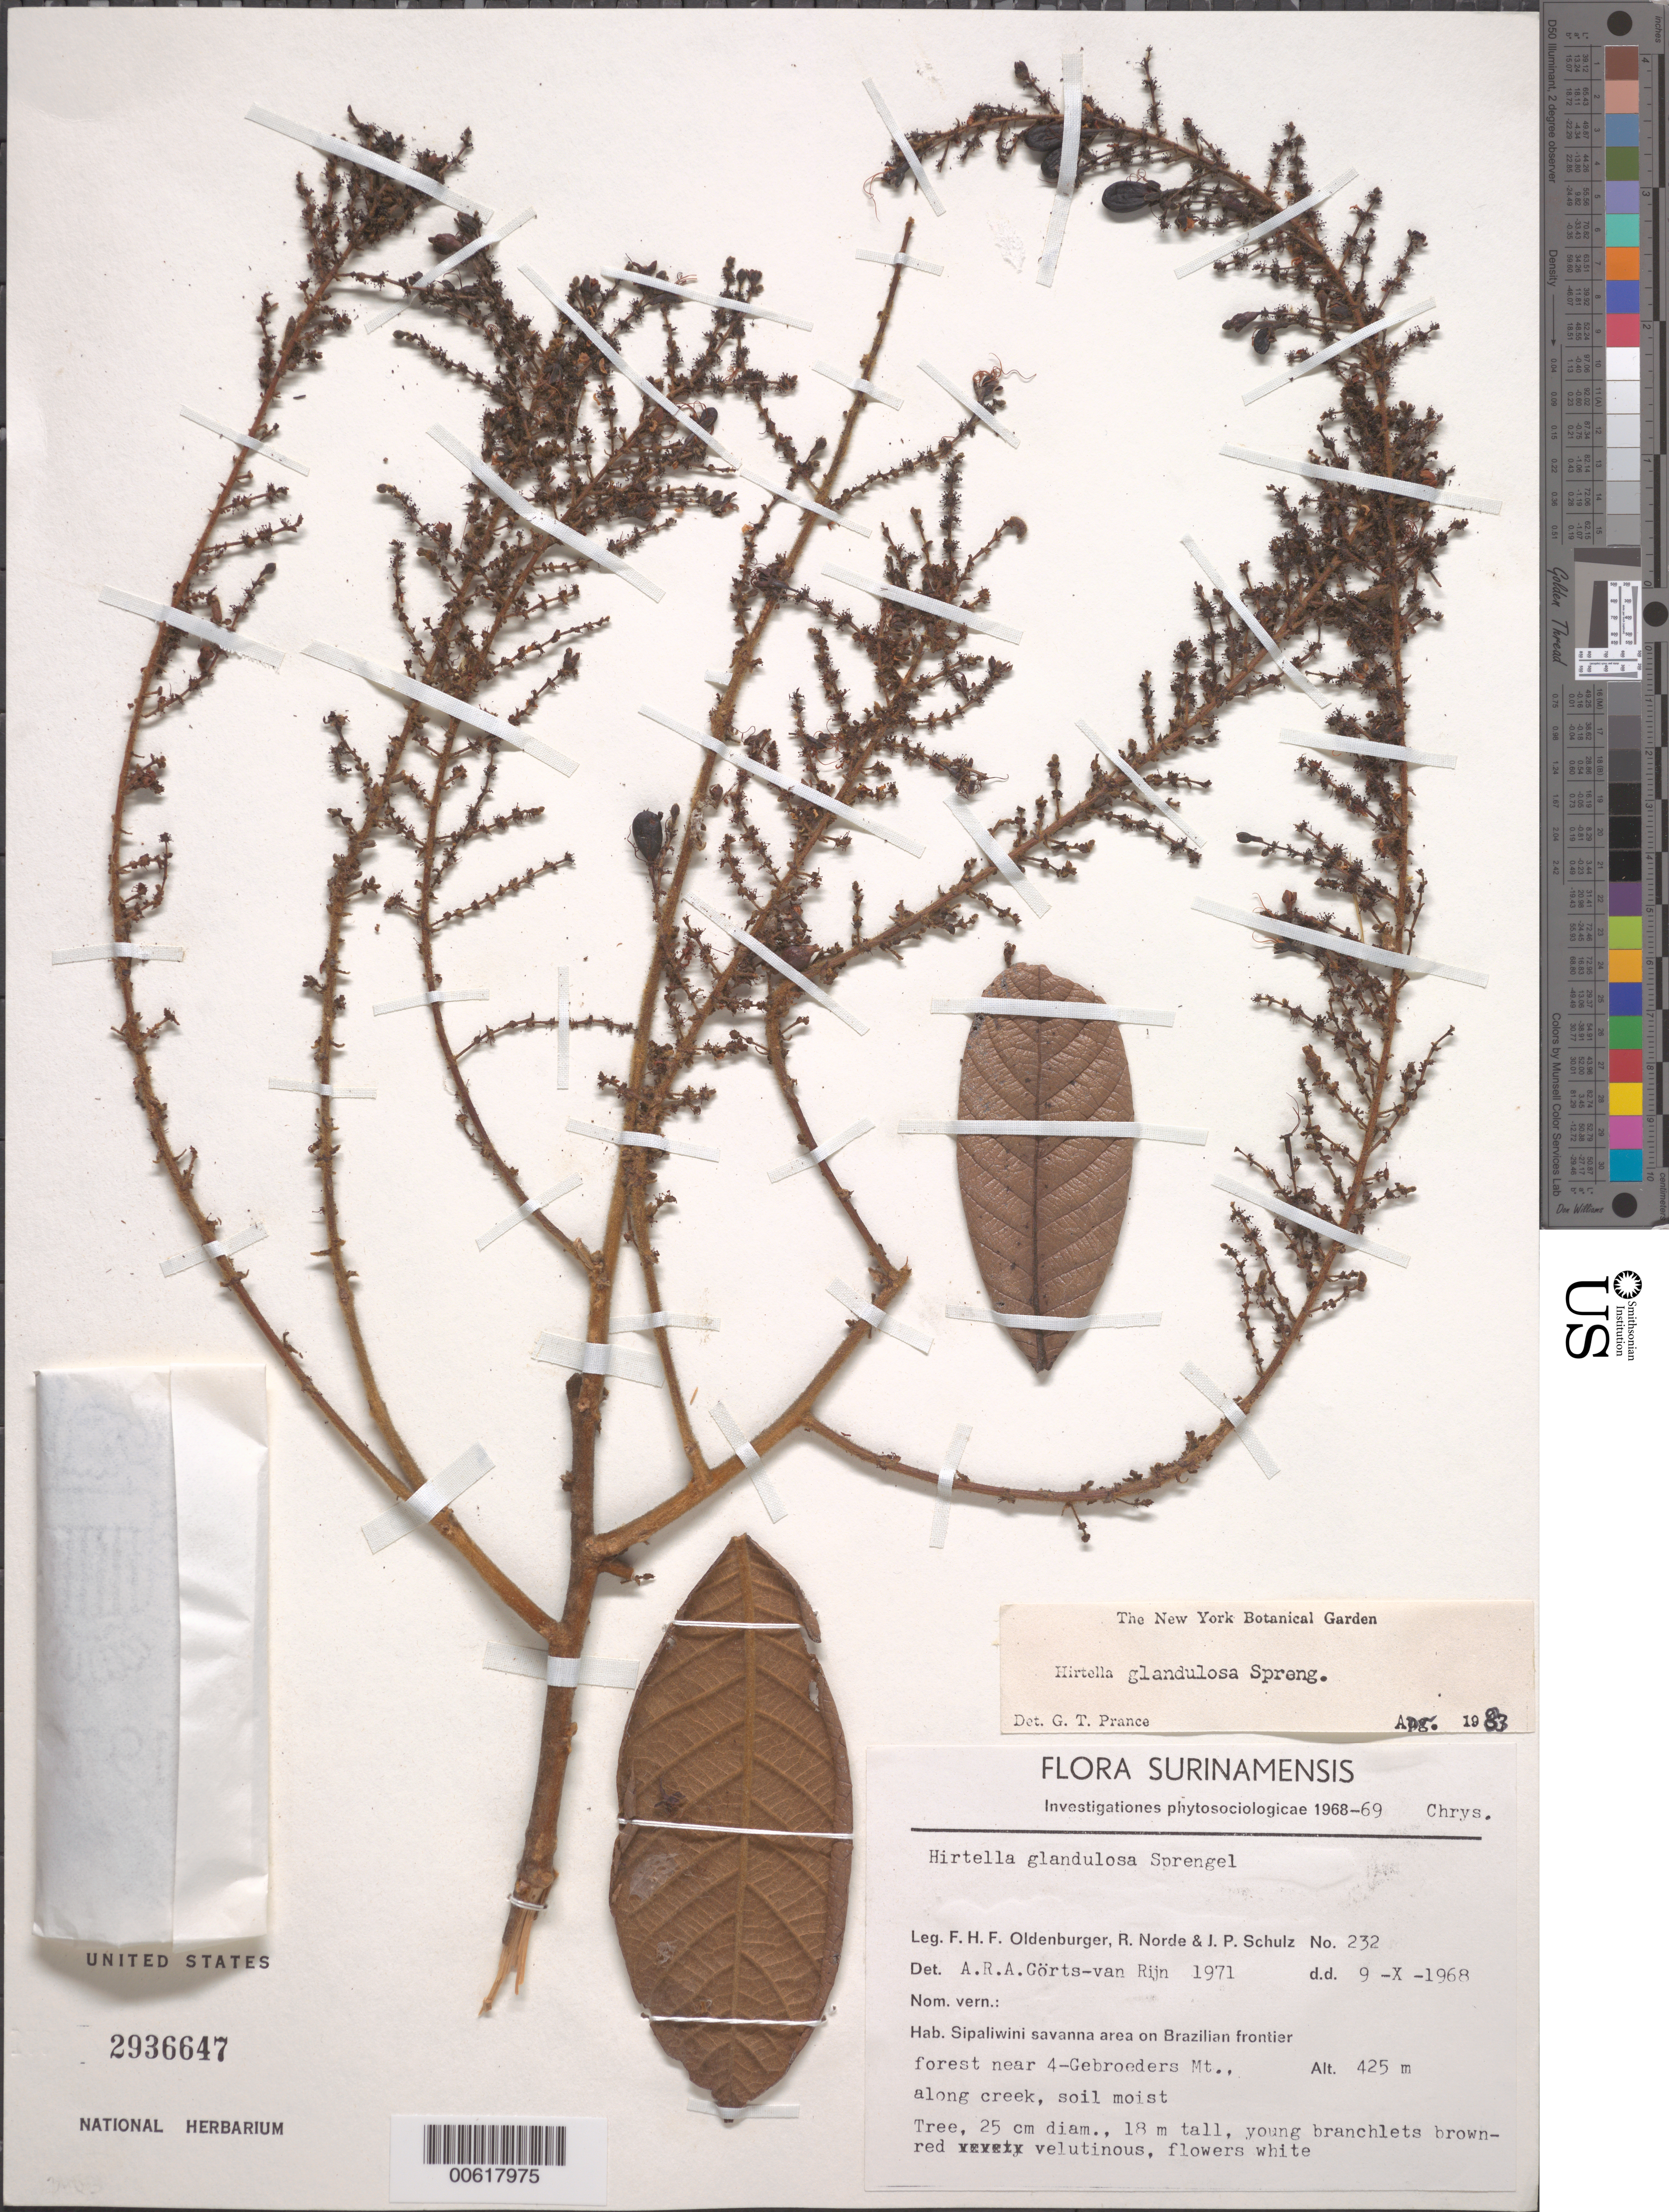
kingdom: Plantae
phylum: Tracheophyta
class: Magnoliopsida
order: Malpighiales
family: Chrysobalanaceae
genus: Hirtella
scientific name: Hirtella glandulosa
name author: Spreng.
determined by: Prance, G. T.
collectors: F. Oldenburger, R. Norde & J. P. Schulz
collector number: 232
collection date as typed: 9-Oct-68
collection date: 1968-10-09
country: Suriname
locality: Sipaliwini Savanna, Brazilian frontier, N slope of '4-Gebroeders' Mts.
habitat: Along creek, soil moist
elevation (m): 425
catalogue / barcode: US 2936647